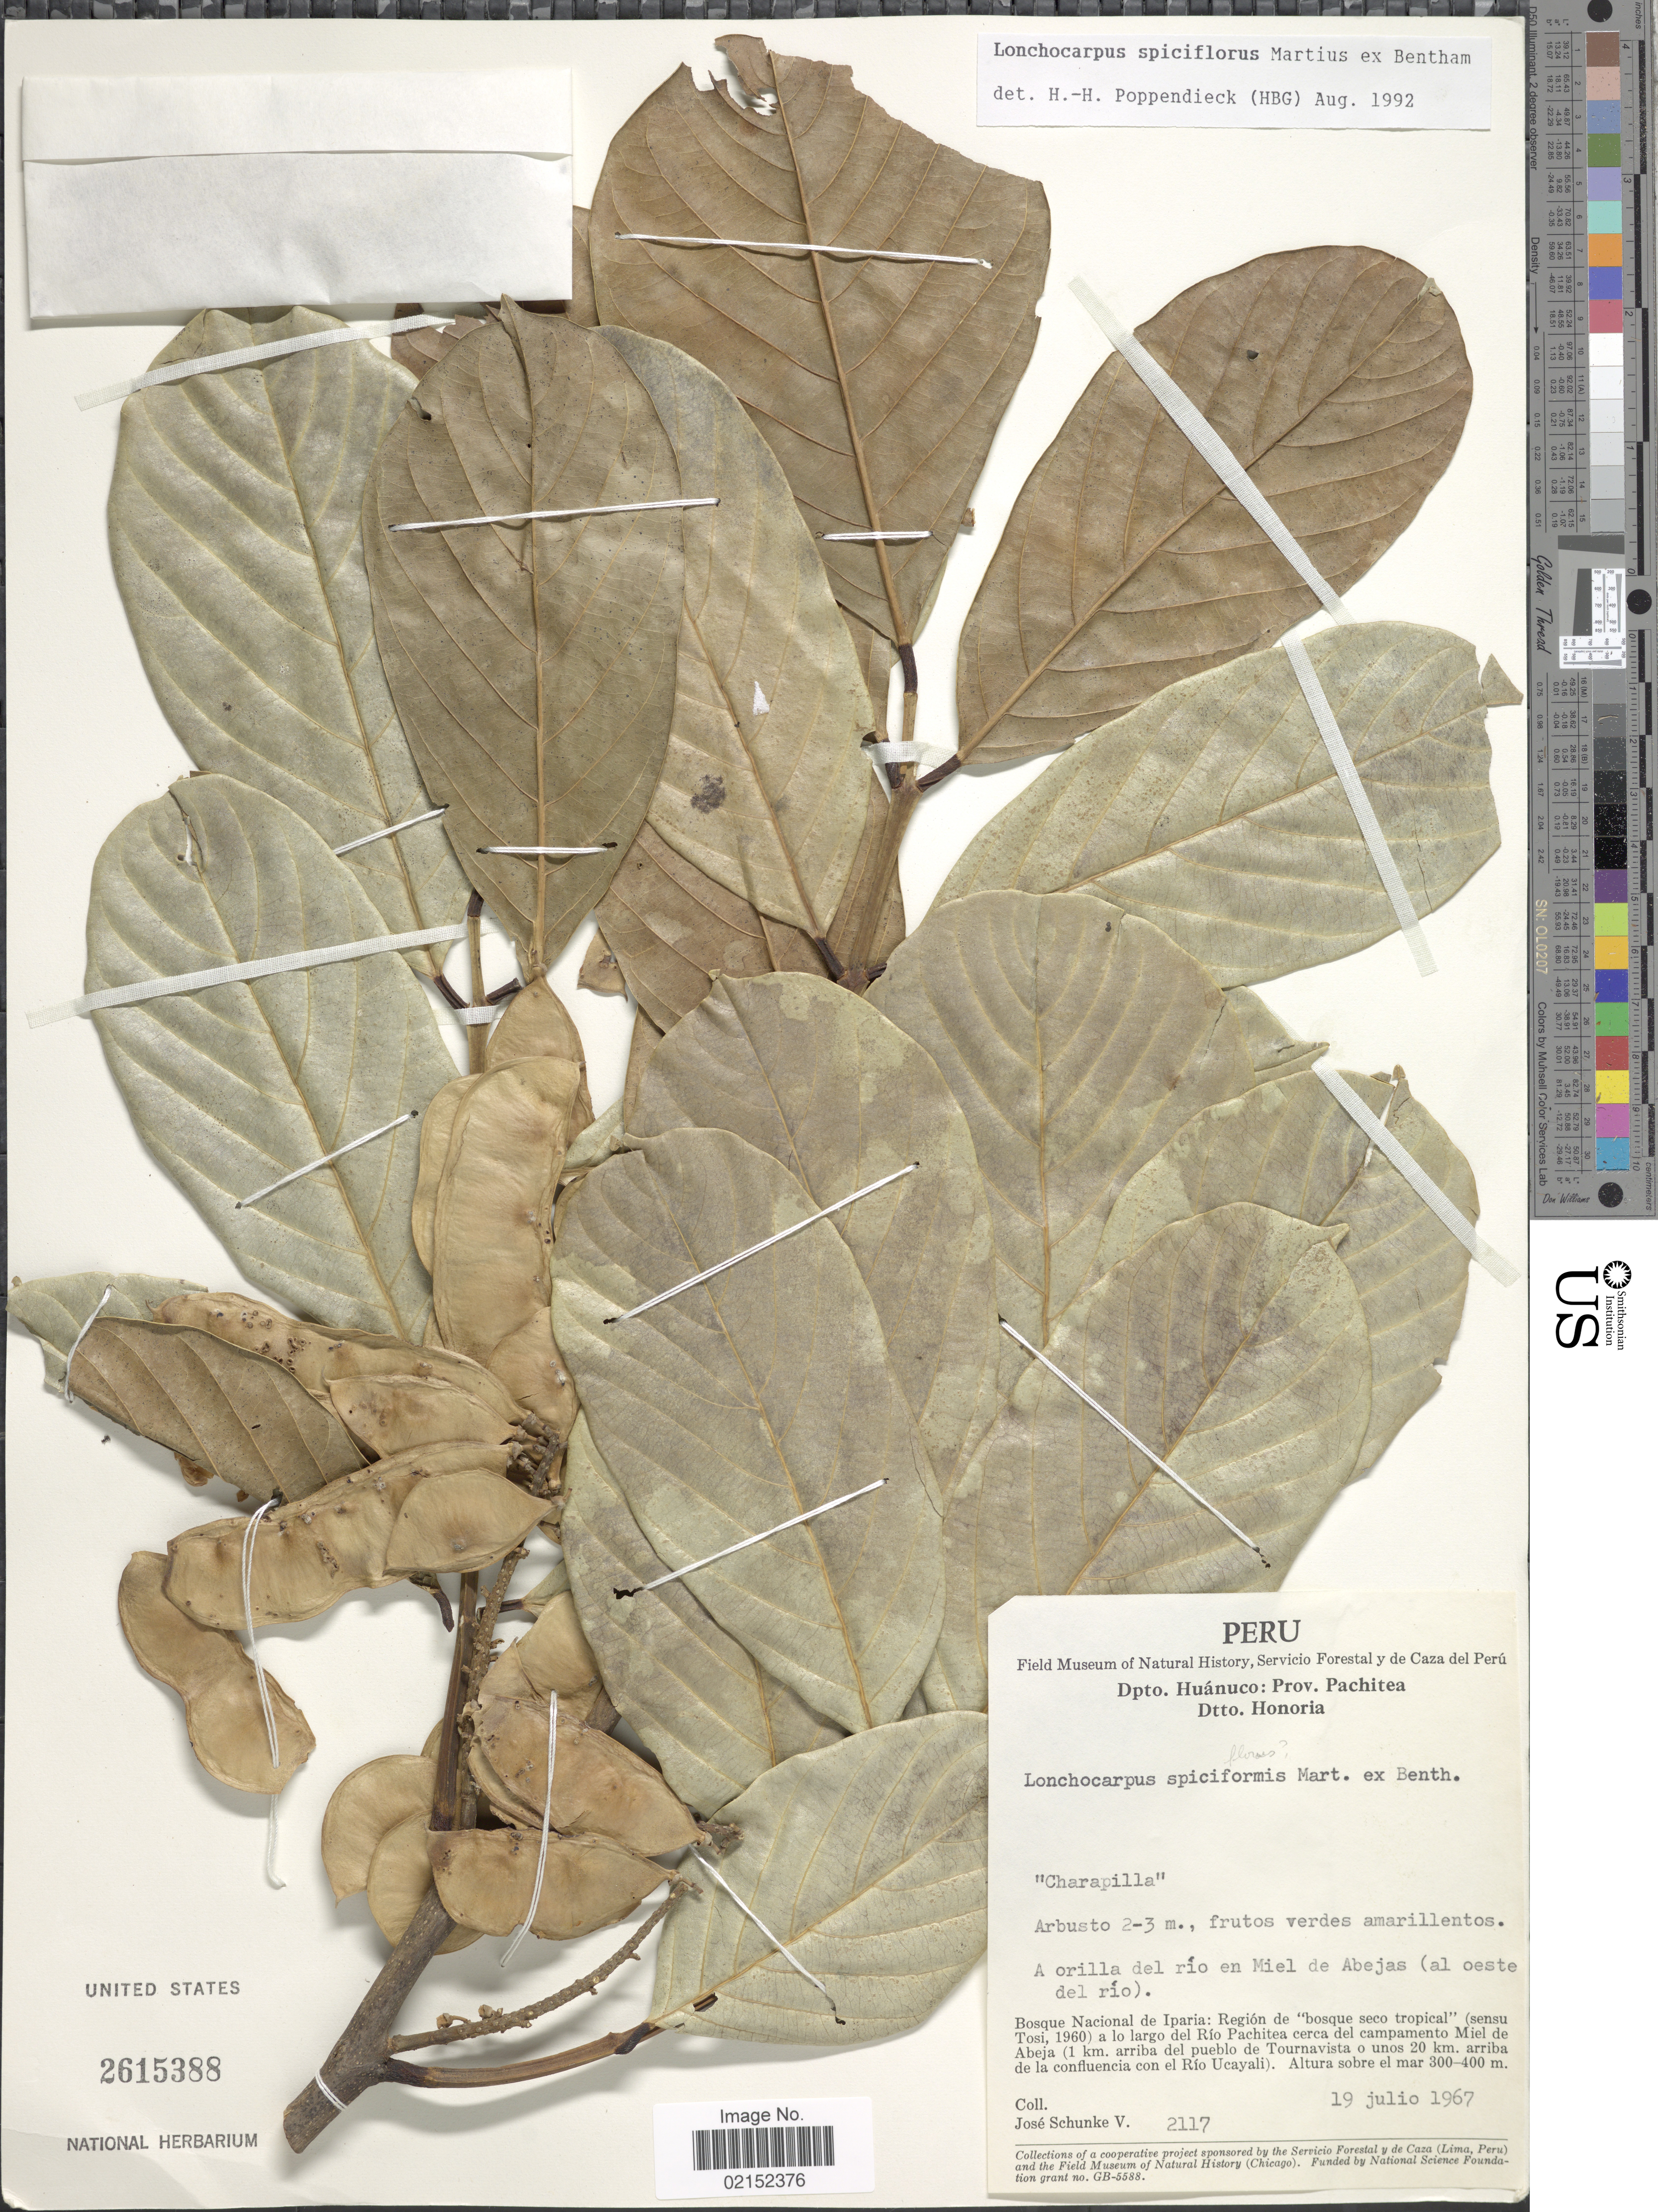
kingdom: Plantae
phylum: Tracheophyta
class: Magnoliopsida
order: Fabales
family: Fabaceae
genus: Lonchocarpus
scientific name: Lonchocarpus spiciflorus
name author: Mart. ex Benth.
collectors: J. Schunke Vigo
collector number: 2117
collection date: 1967-07-19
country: Peru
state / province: Huánuco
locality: Prov. Pachitea, Dtto. Honoria, Bosque Nacional de Iparia: Region de ""bosque seco tropical""(sensu Tosi, 1960) a lo largo del Rio Pachitea cerca del campamento Miel de Abeja (1 km. arriba del pueblo de Tournavista o unos 20 km. arriba de la confluencia con el Rio Ucayali), a orilla del rio en Miel de Abejas (al oeste del rio).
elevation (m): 300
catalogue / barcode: US 2615388